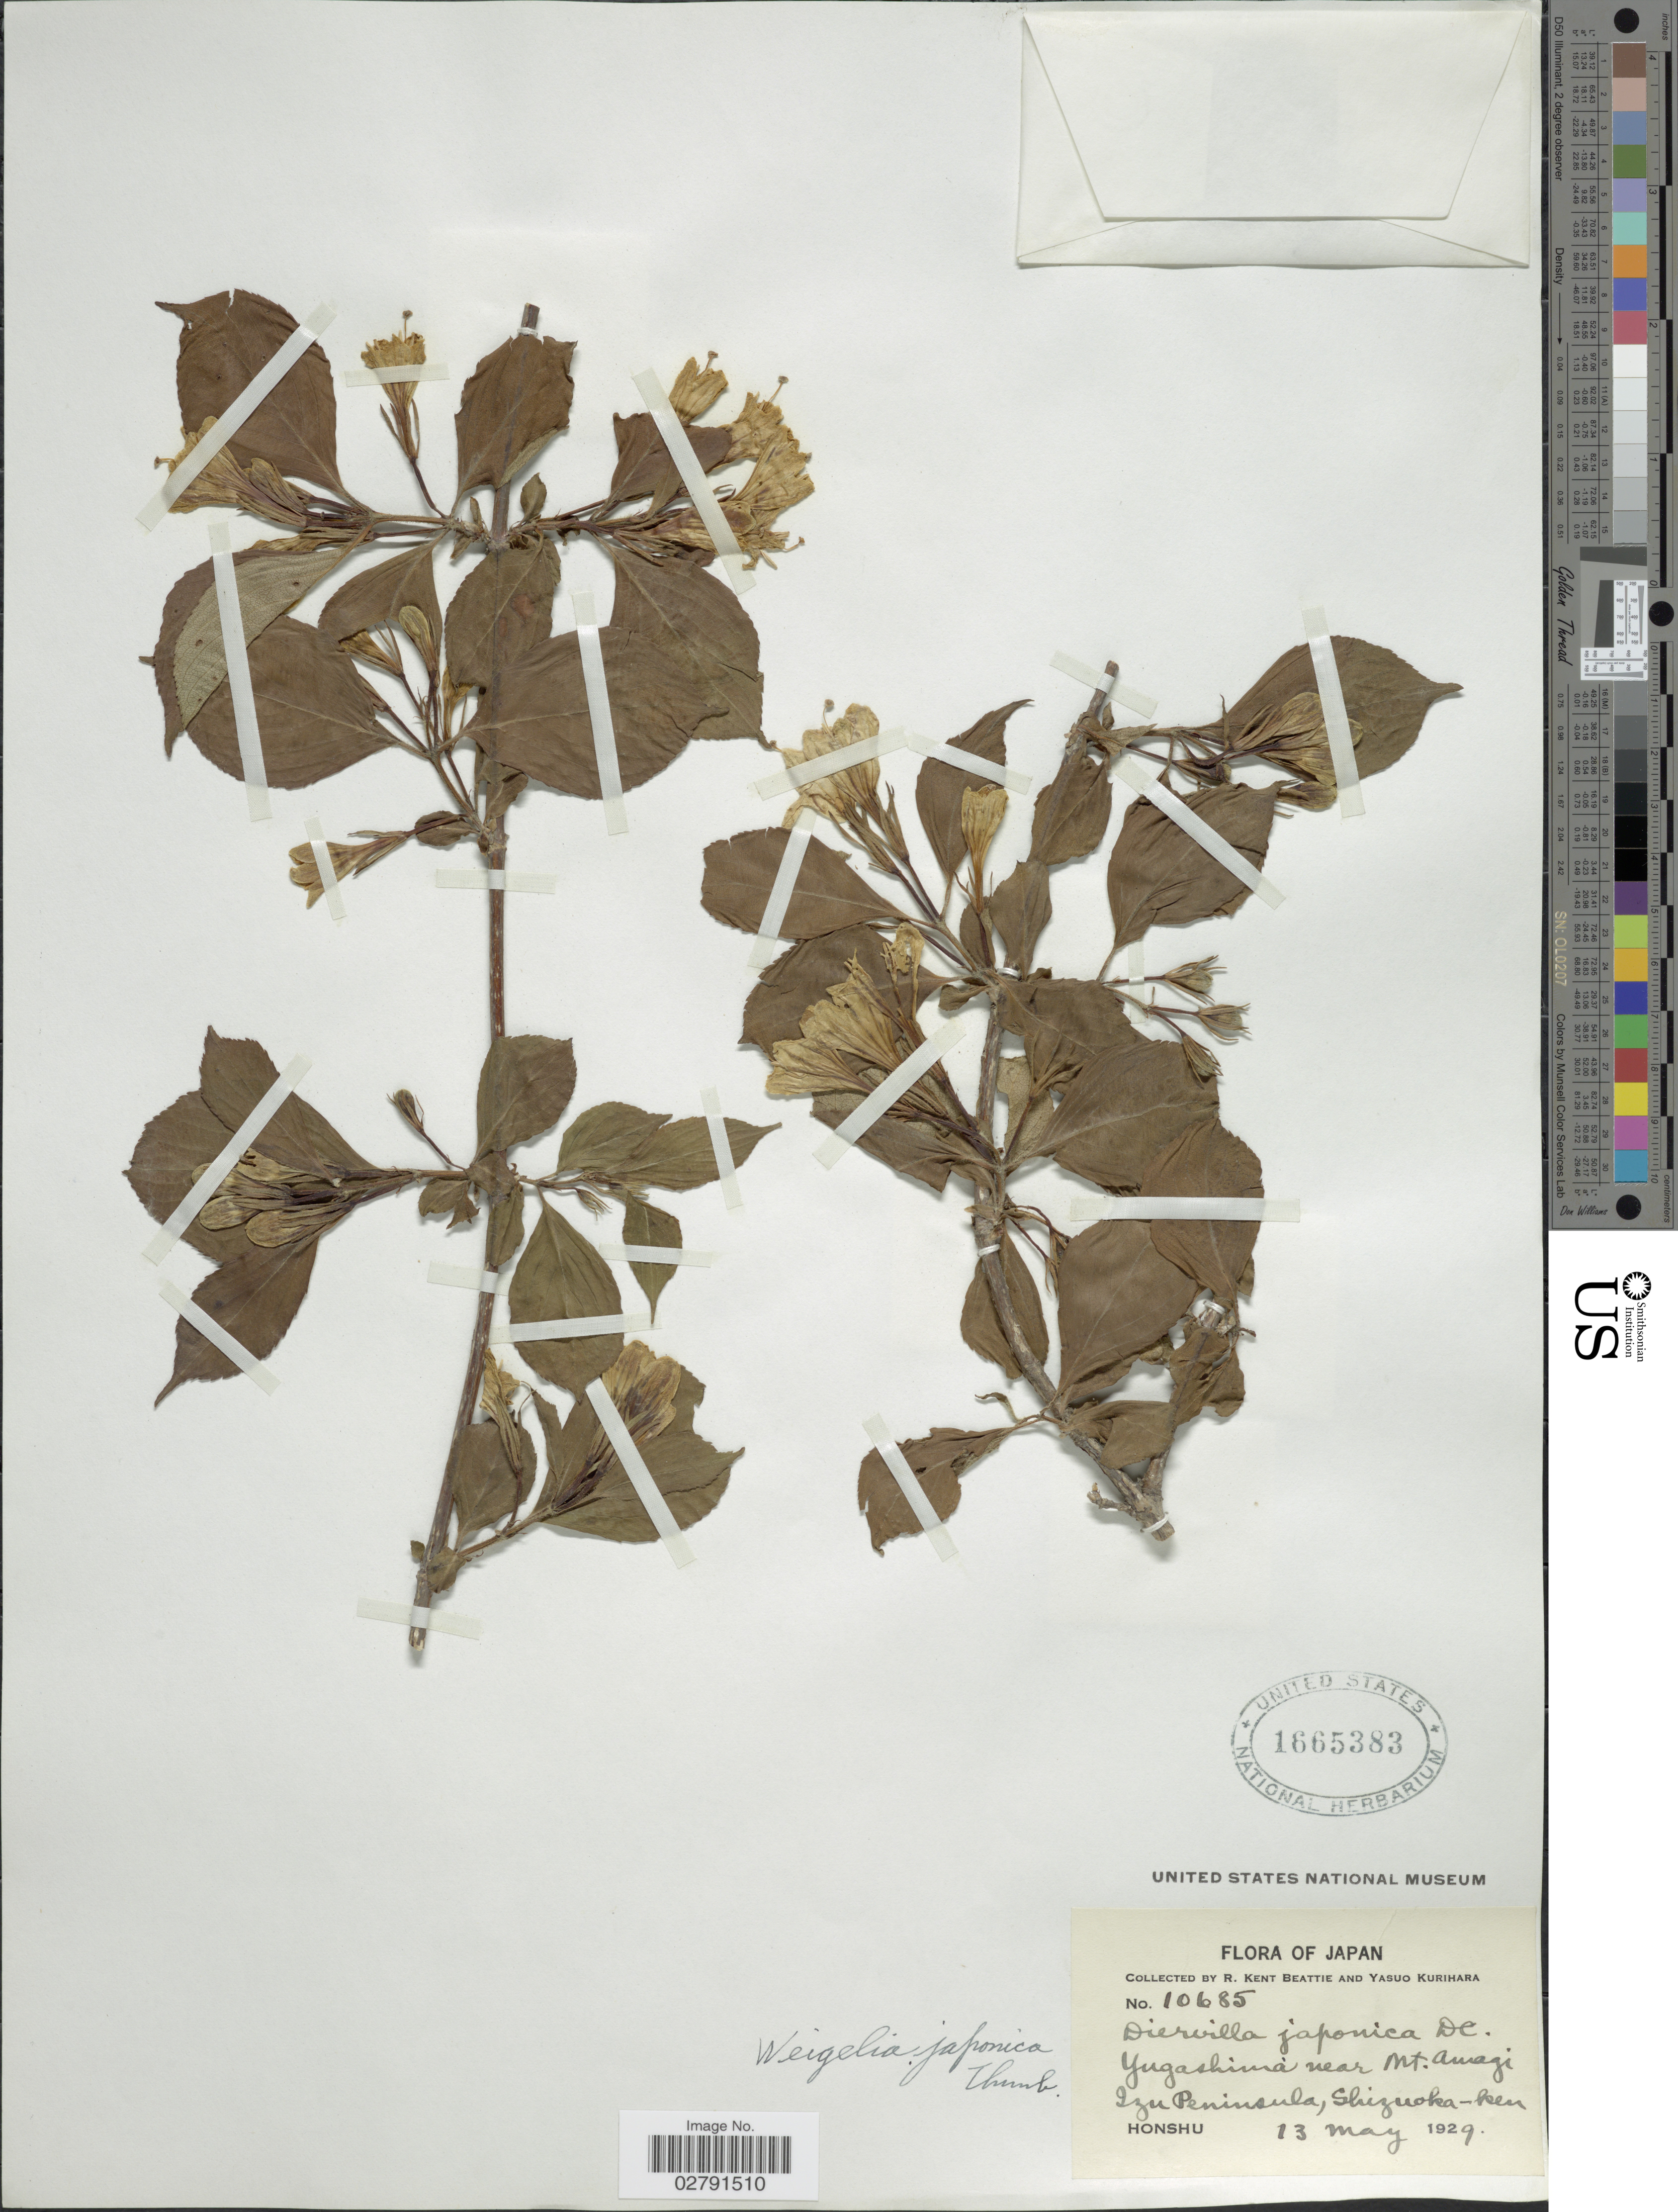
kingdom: Plantae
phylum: Tracheophyta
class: Magnoliopsida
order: Dipsacales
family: Caprifoliaceae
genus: Diervilla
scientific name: Diervilla japonica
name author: (Thunb.) DC.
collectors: R. K. Beattie & Y. Kurihara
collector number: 10685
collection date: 1929-05-13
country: Japan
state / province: Sizuoka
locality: Yugashima near Mt. Amagi, Izu Peninsula, Shizuoka-ken, Honshu.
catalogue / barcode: US 1665383